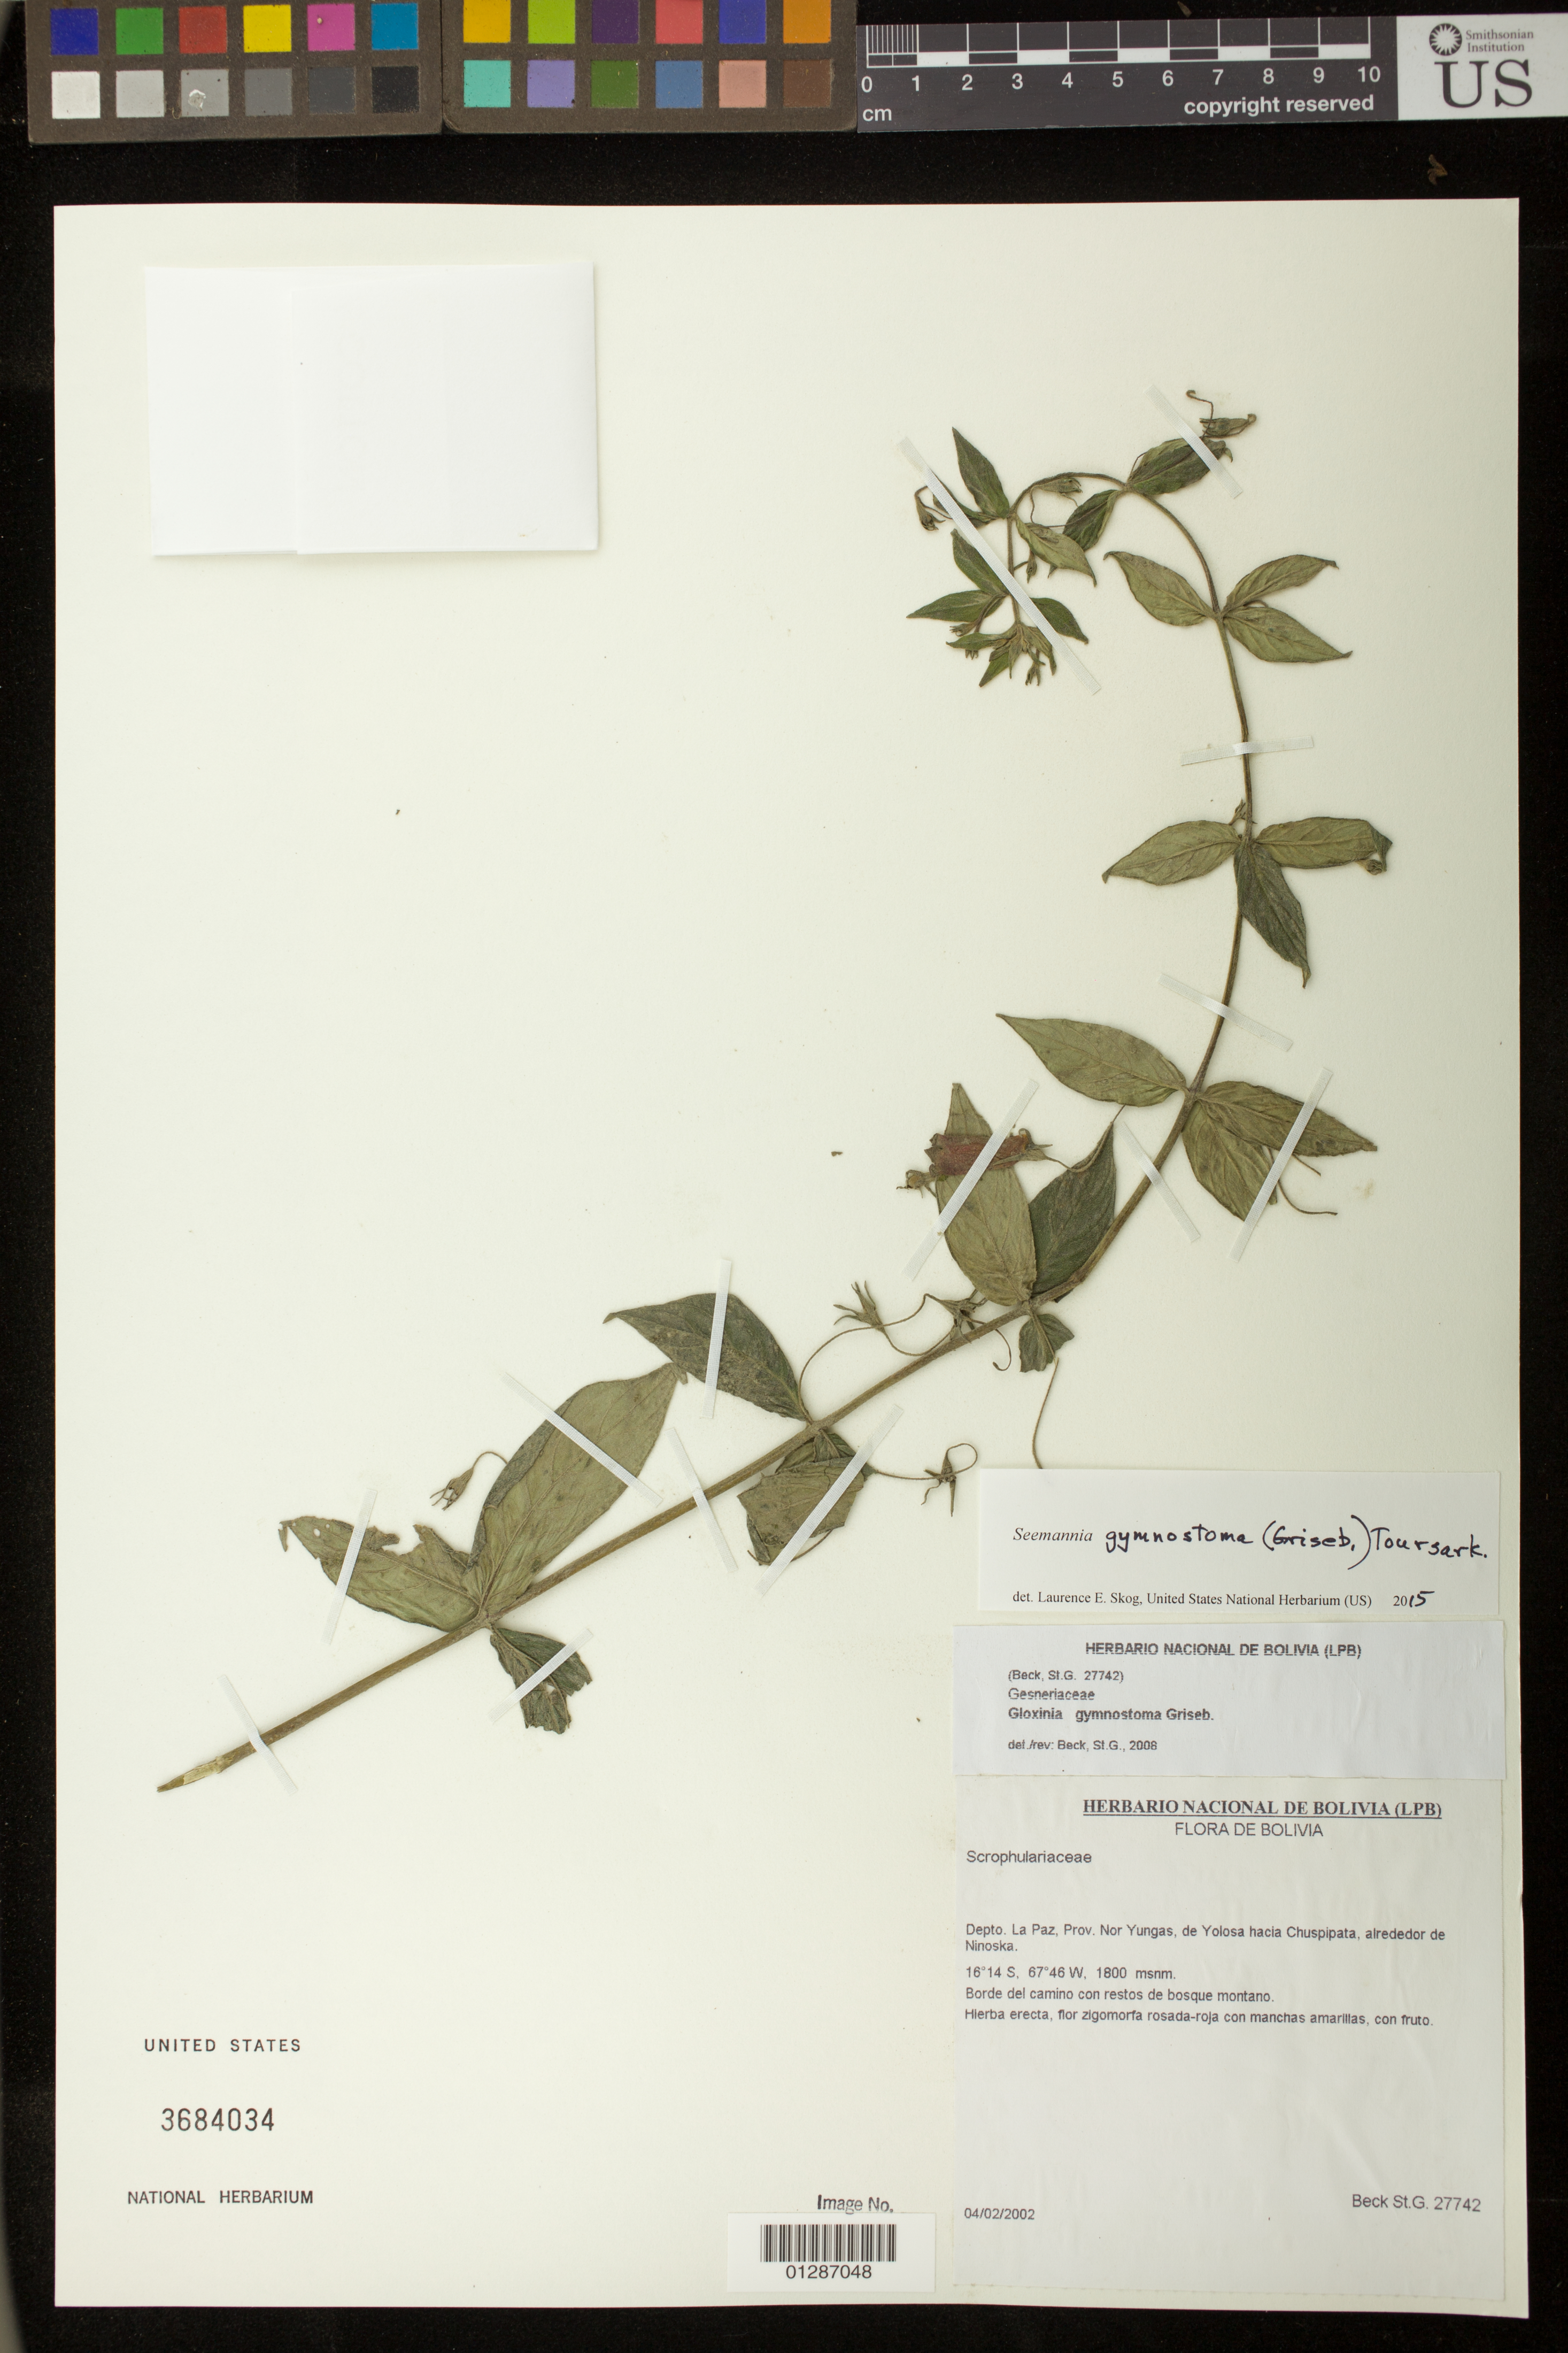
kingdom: Plantae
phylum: Tracheophyta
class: Magnoliopsida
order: Lamiales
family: Gesneriaceae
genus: Seemannia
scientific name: Seemannia gymnostoma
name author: (Griseb.) Toursark.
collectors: S. G. Beck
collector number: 27742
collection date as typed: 4 Feb 2002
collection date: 2002-02-04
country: Bolivia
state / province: La Páz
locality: Prov. Nor Yungas, de Yolosa hacia Chuspipata, alrededor de Ninoska.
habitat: Herb.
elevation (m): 1800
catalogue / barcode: US 3684034